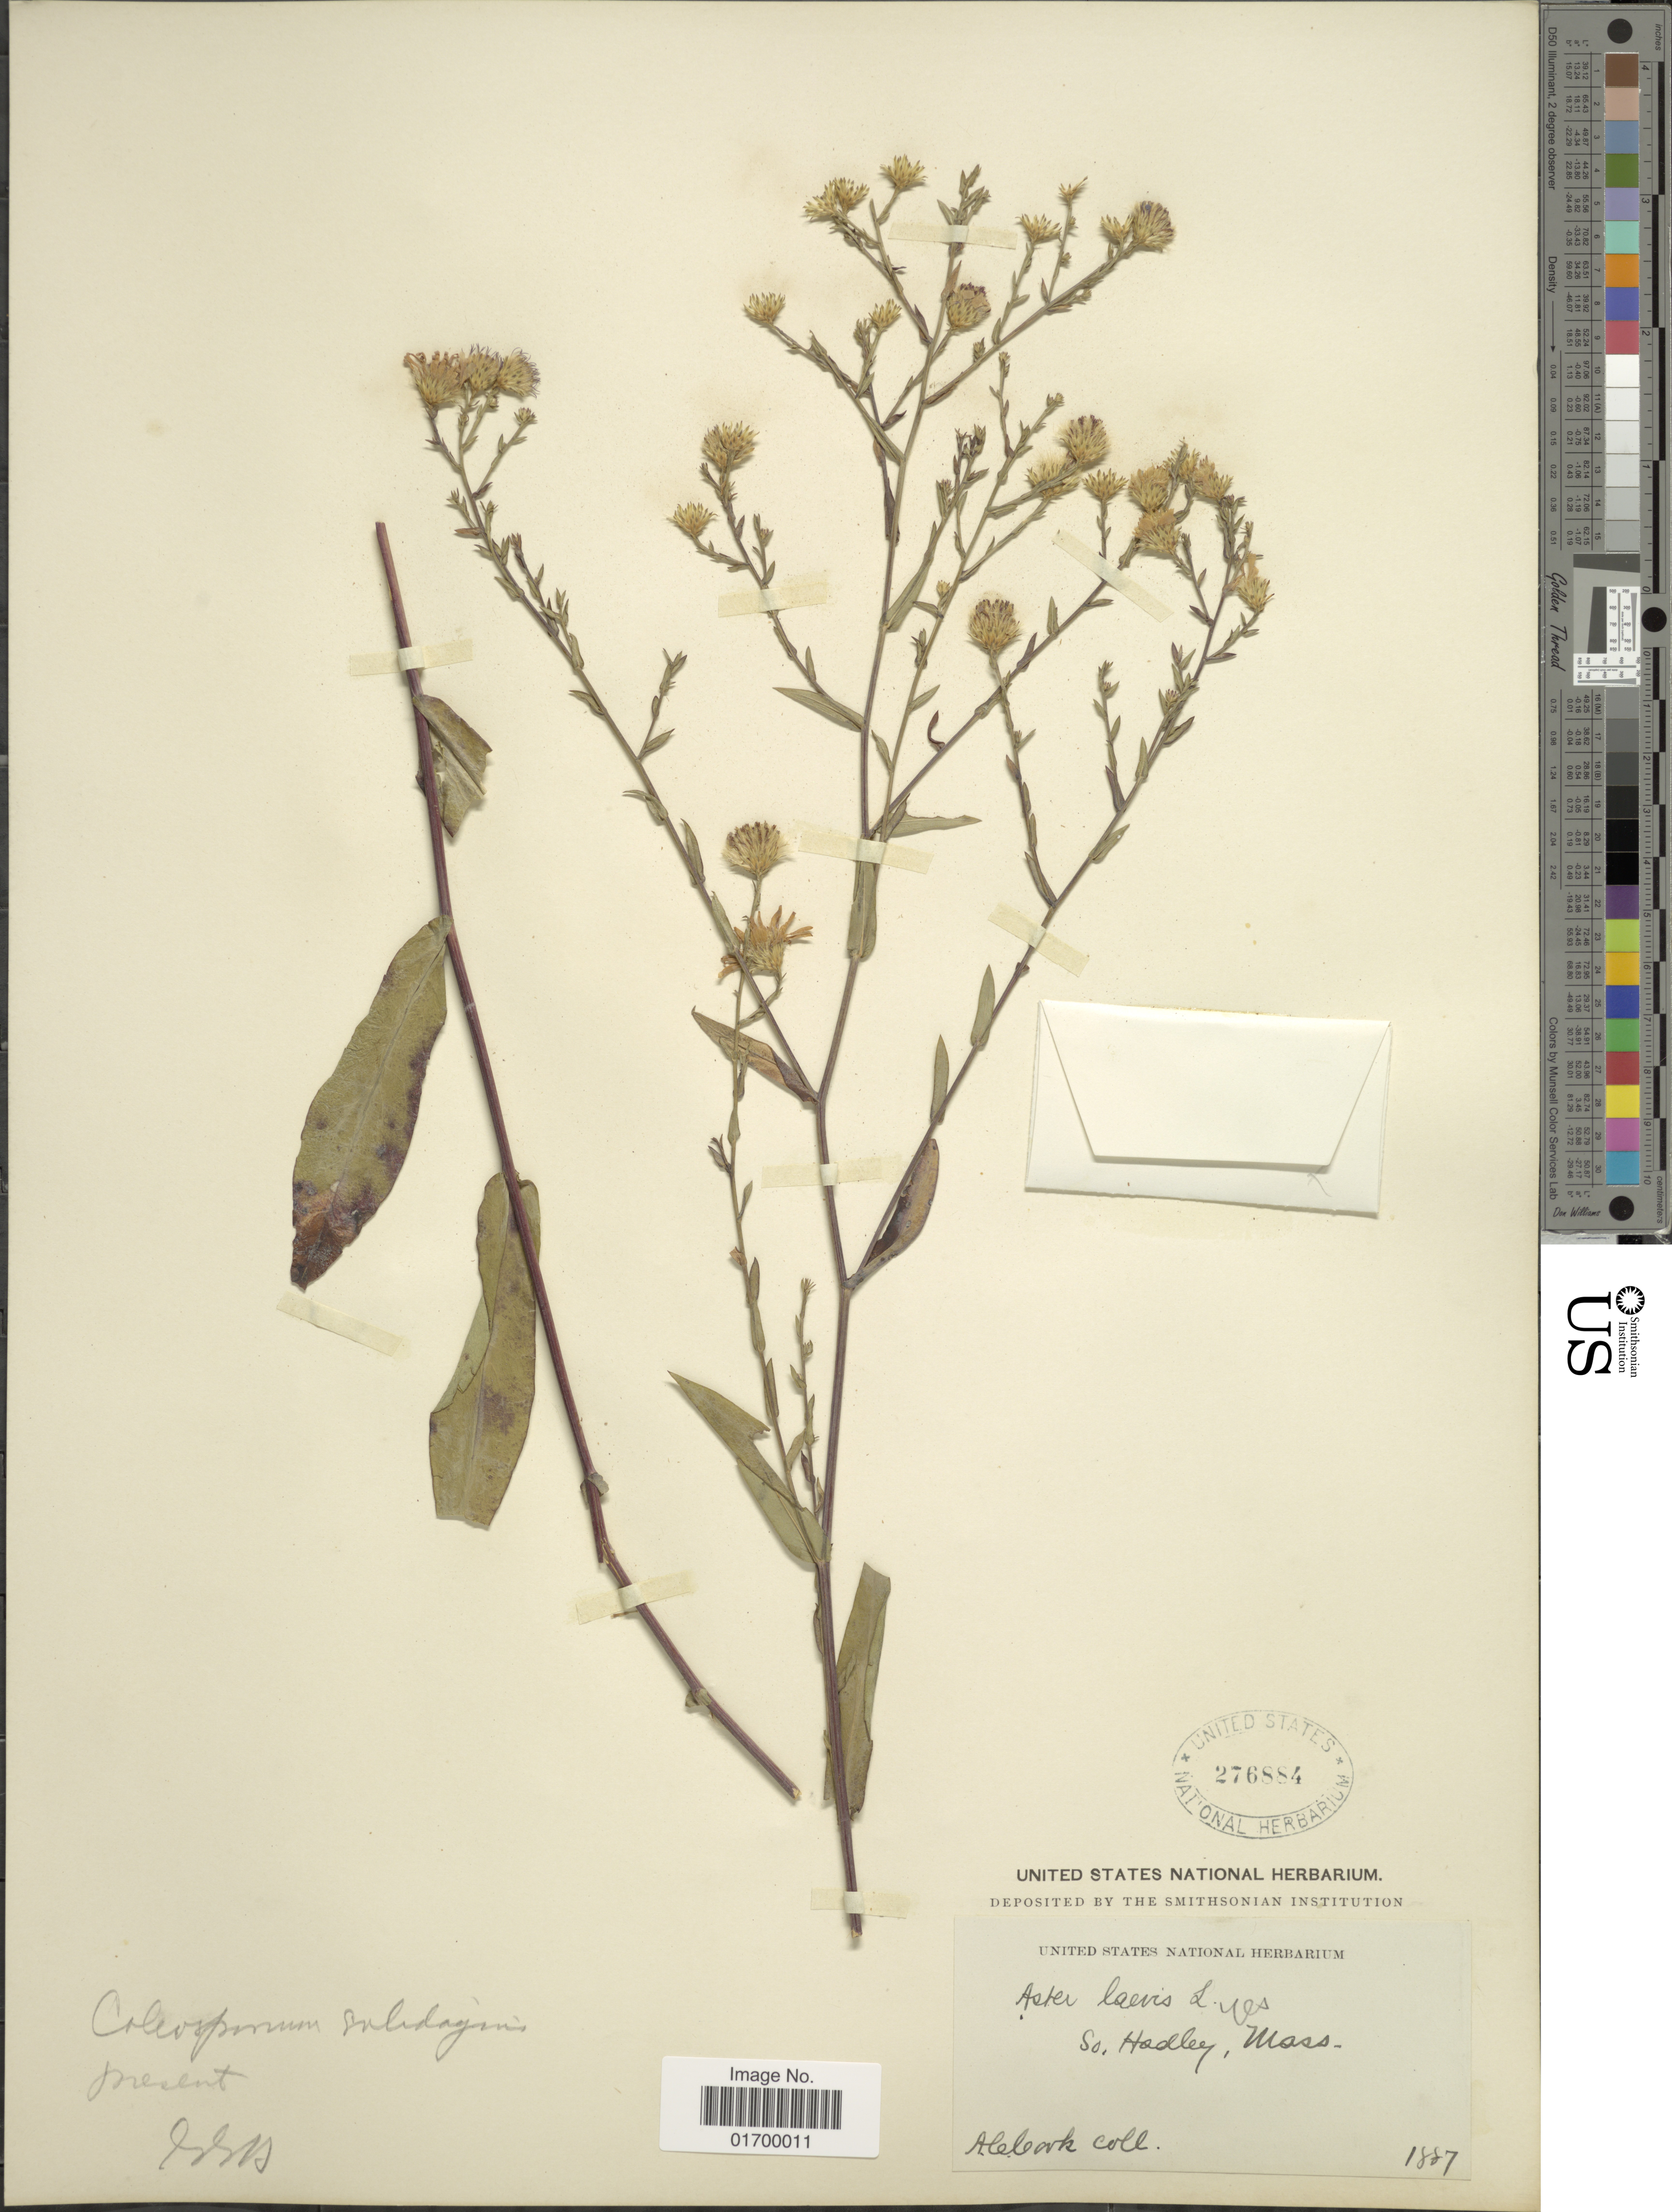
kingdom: Plantae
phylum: Tracheophyta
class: Magnoliopsida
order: Asterales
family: Asteraceae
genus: Symphyotrichum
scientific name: Symphyotrichum laeve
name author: (L.) Á. Löve & D. Löve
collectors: A. Cook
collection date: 1887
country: United States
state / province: Massachusetts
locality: So. Hadley, Mass.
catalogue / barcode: US 276884